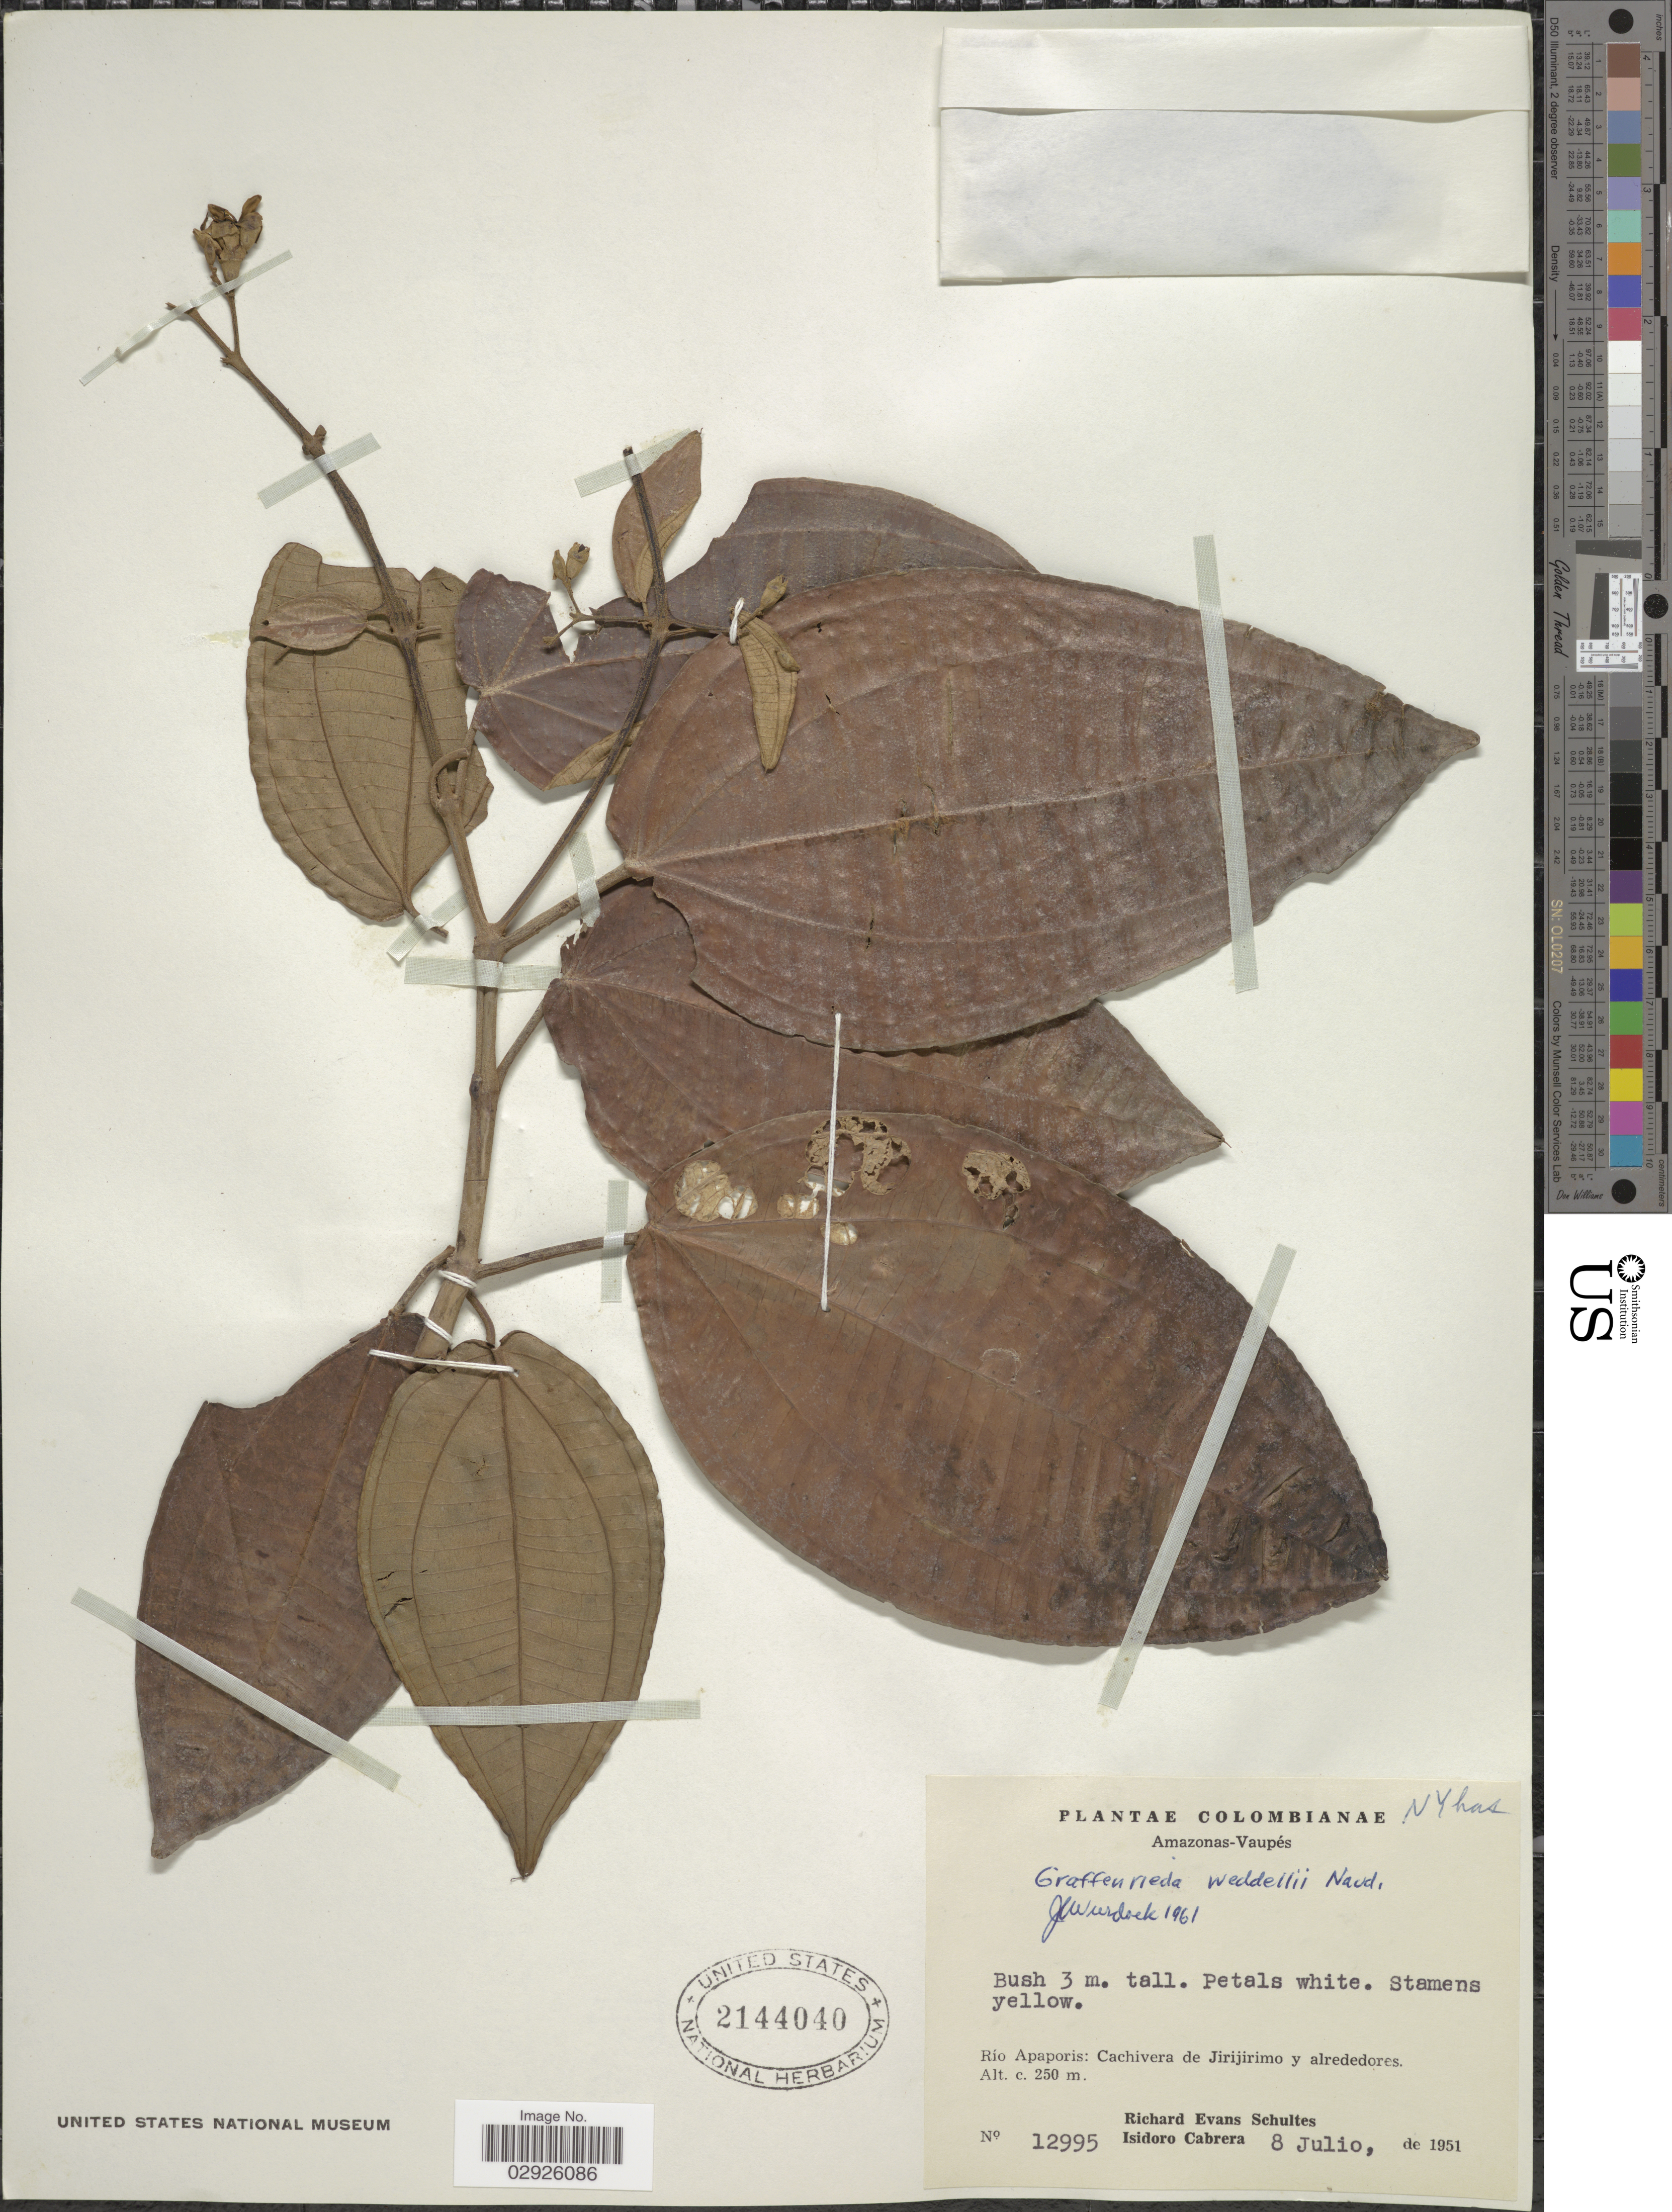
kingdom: Plantae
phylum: Tracheophyta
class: Magnoliopsida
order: Myrtales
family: Melastomataceae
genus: Graffenrieda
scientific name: Graffenrieda weddellii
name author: Naudin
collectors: R. E. Schultes & I. Cabrera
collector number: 12995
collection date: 1951-07-08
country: Colombia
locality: Amazonas-Vaupés: Río Apaporis: Cachivera de Jirijirimo y alrededores.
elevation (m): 250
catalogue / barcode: US 2144040